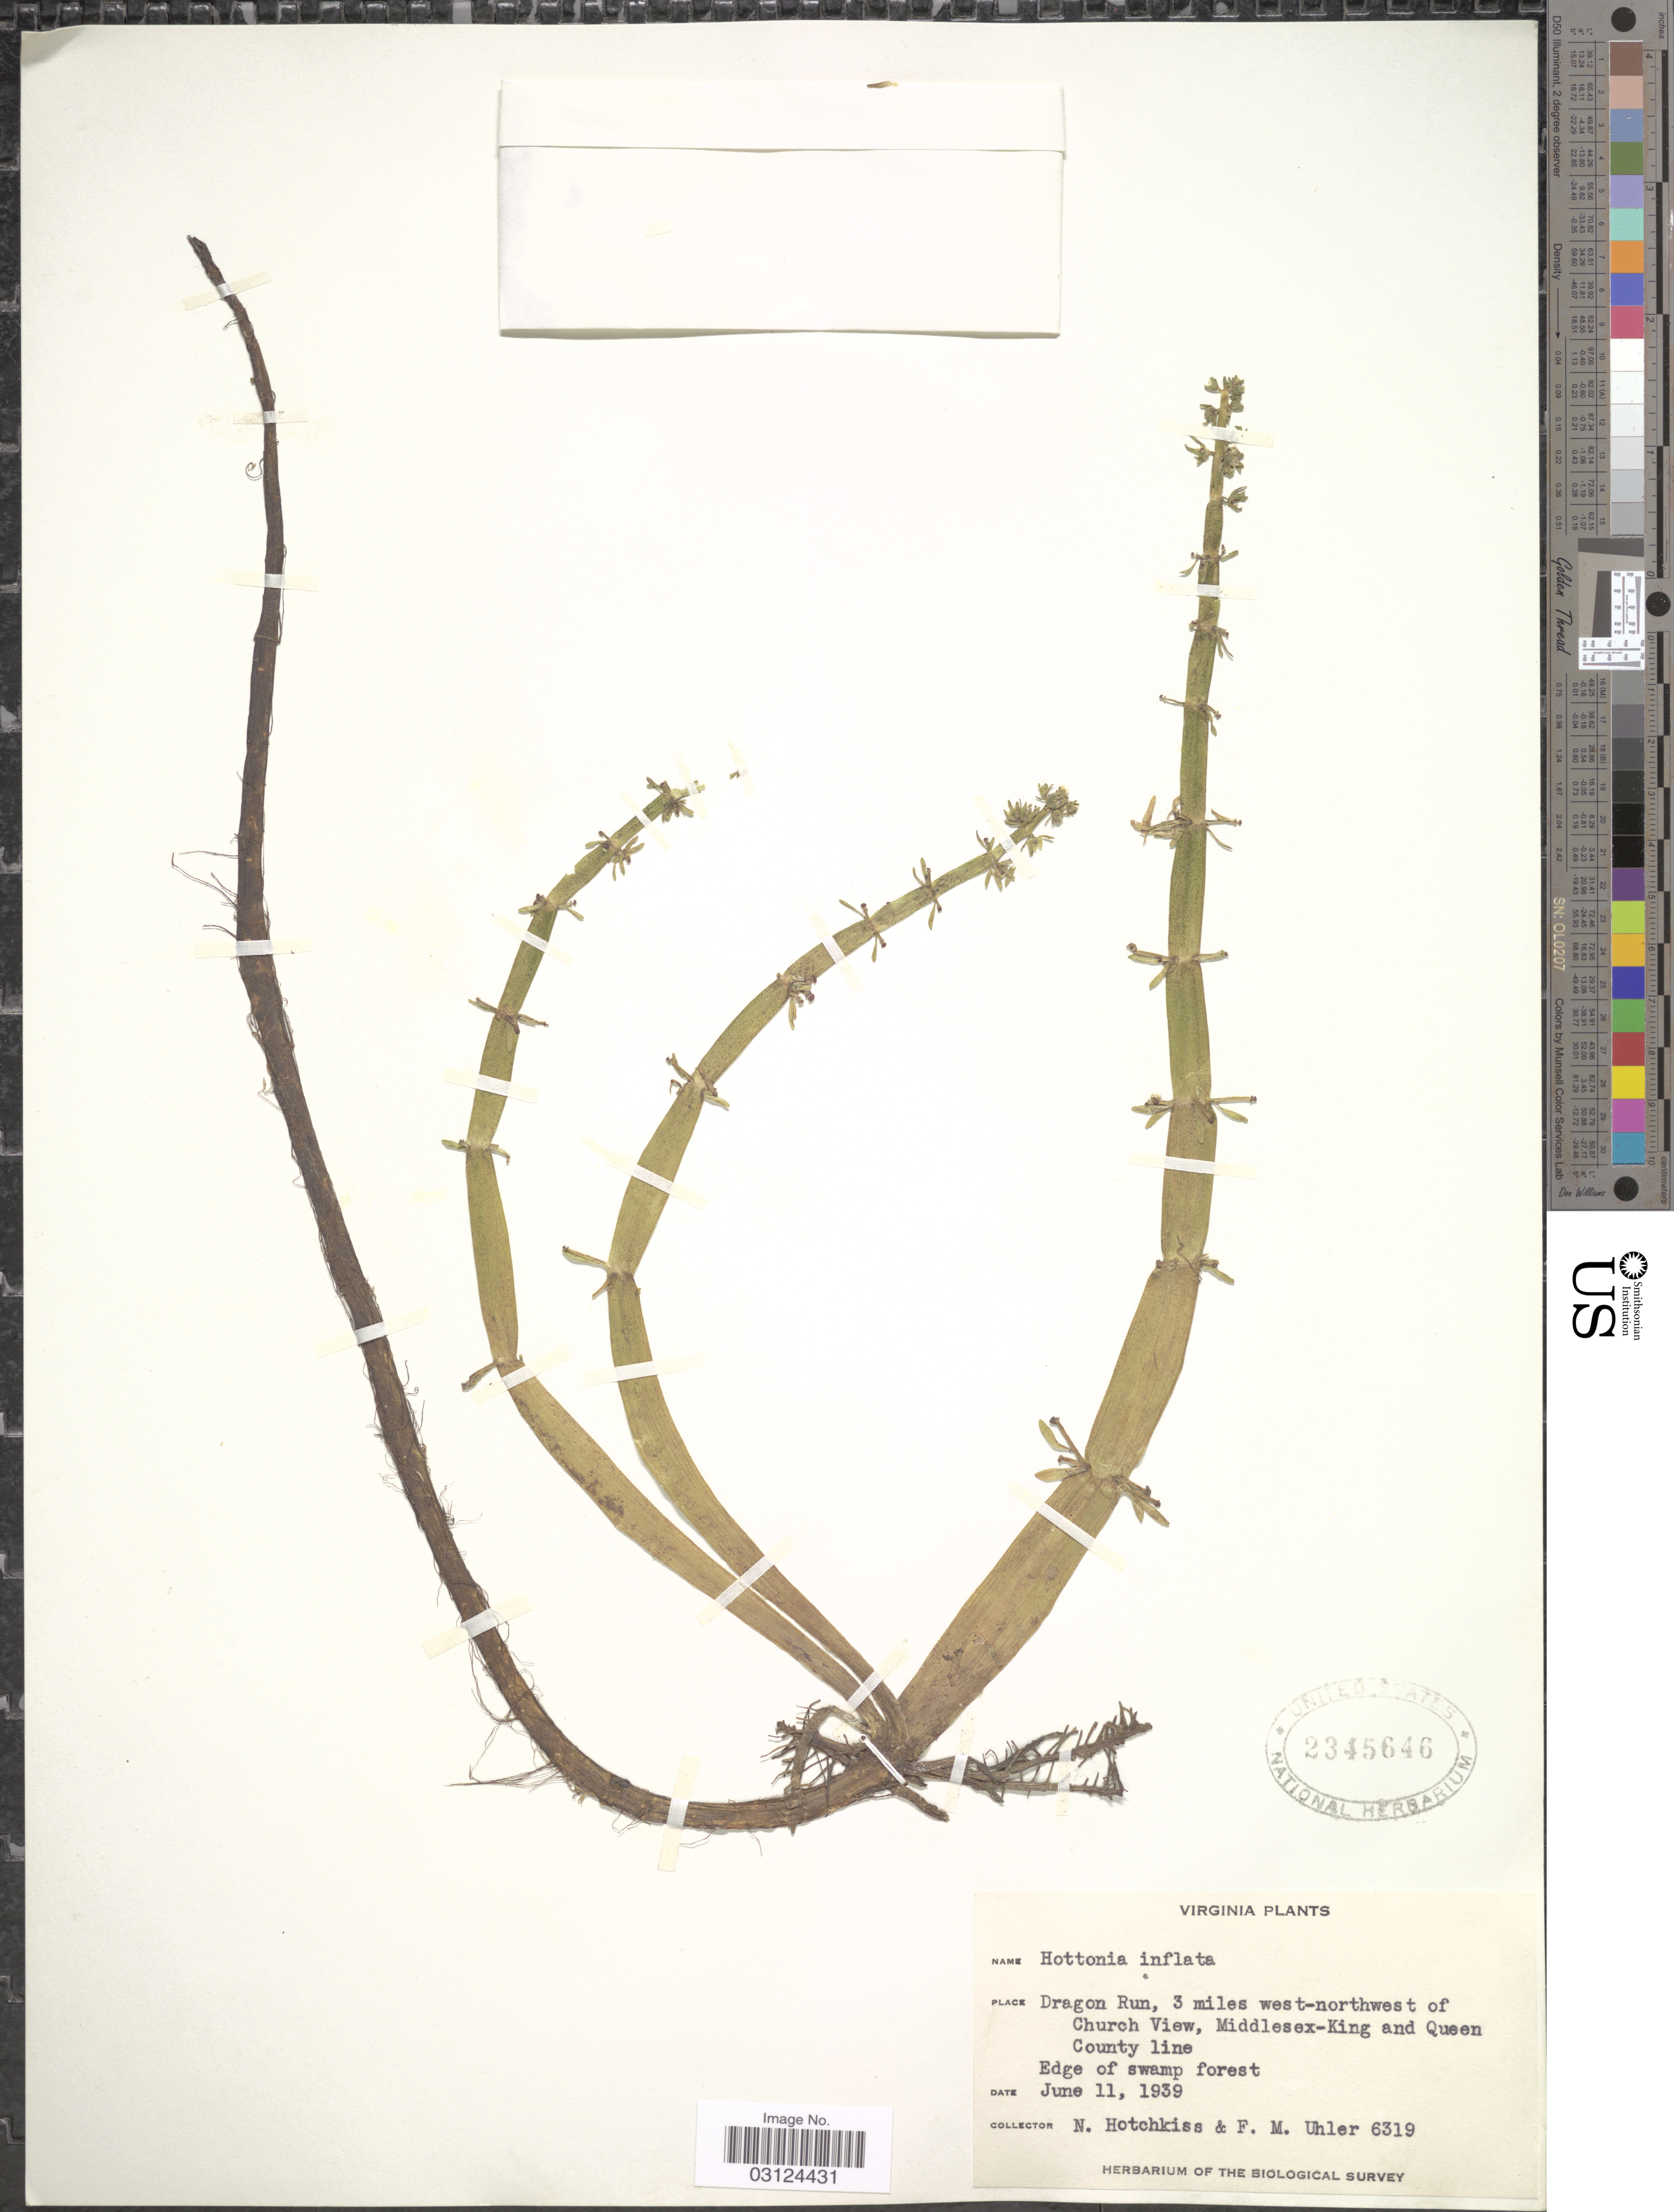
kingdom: Plantae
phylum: Tracheophyta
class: Magnoliopsida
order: Ericales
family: Primulaceae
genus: Hottonia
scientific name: Hottonia inflata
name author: Elliott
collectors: N. Hotchkiss & F. M. Uhler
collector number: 6319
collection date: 1939-06-11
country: United States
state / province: Virginia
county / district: King and Queen / Middlesex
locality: Dragon Run, 3 miles west-northwest of Church View, Middlesex-King and Queen County line.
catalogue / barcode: US 2345646